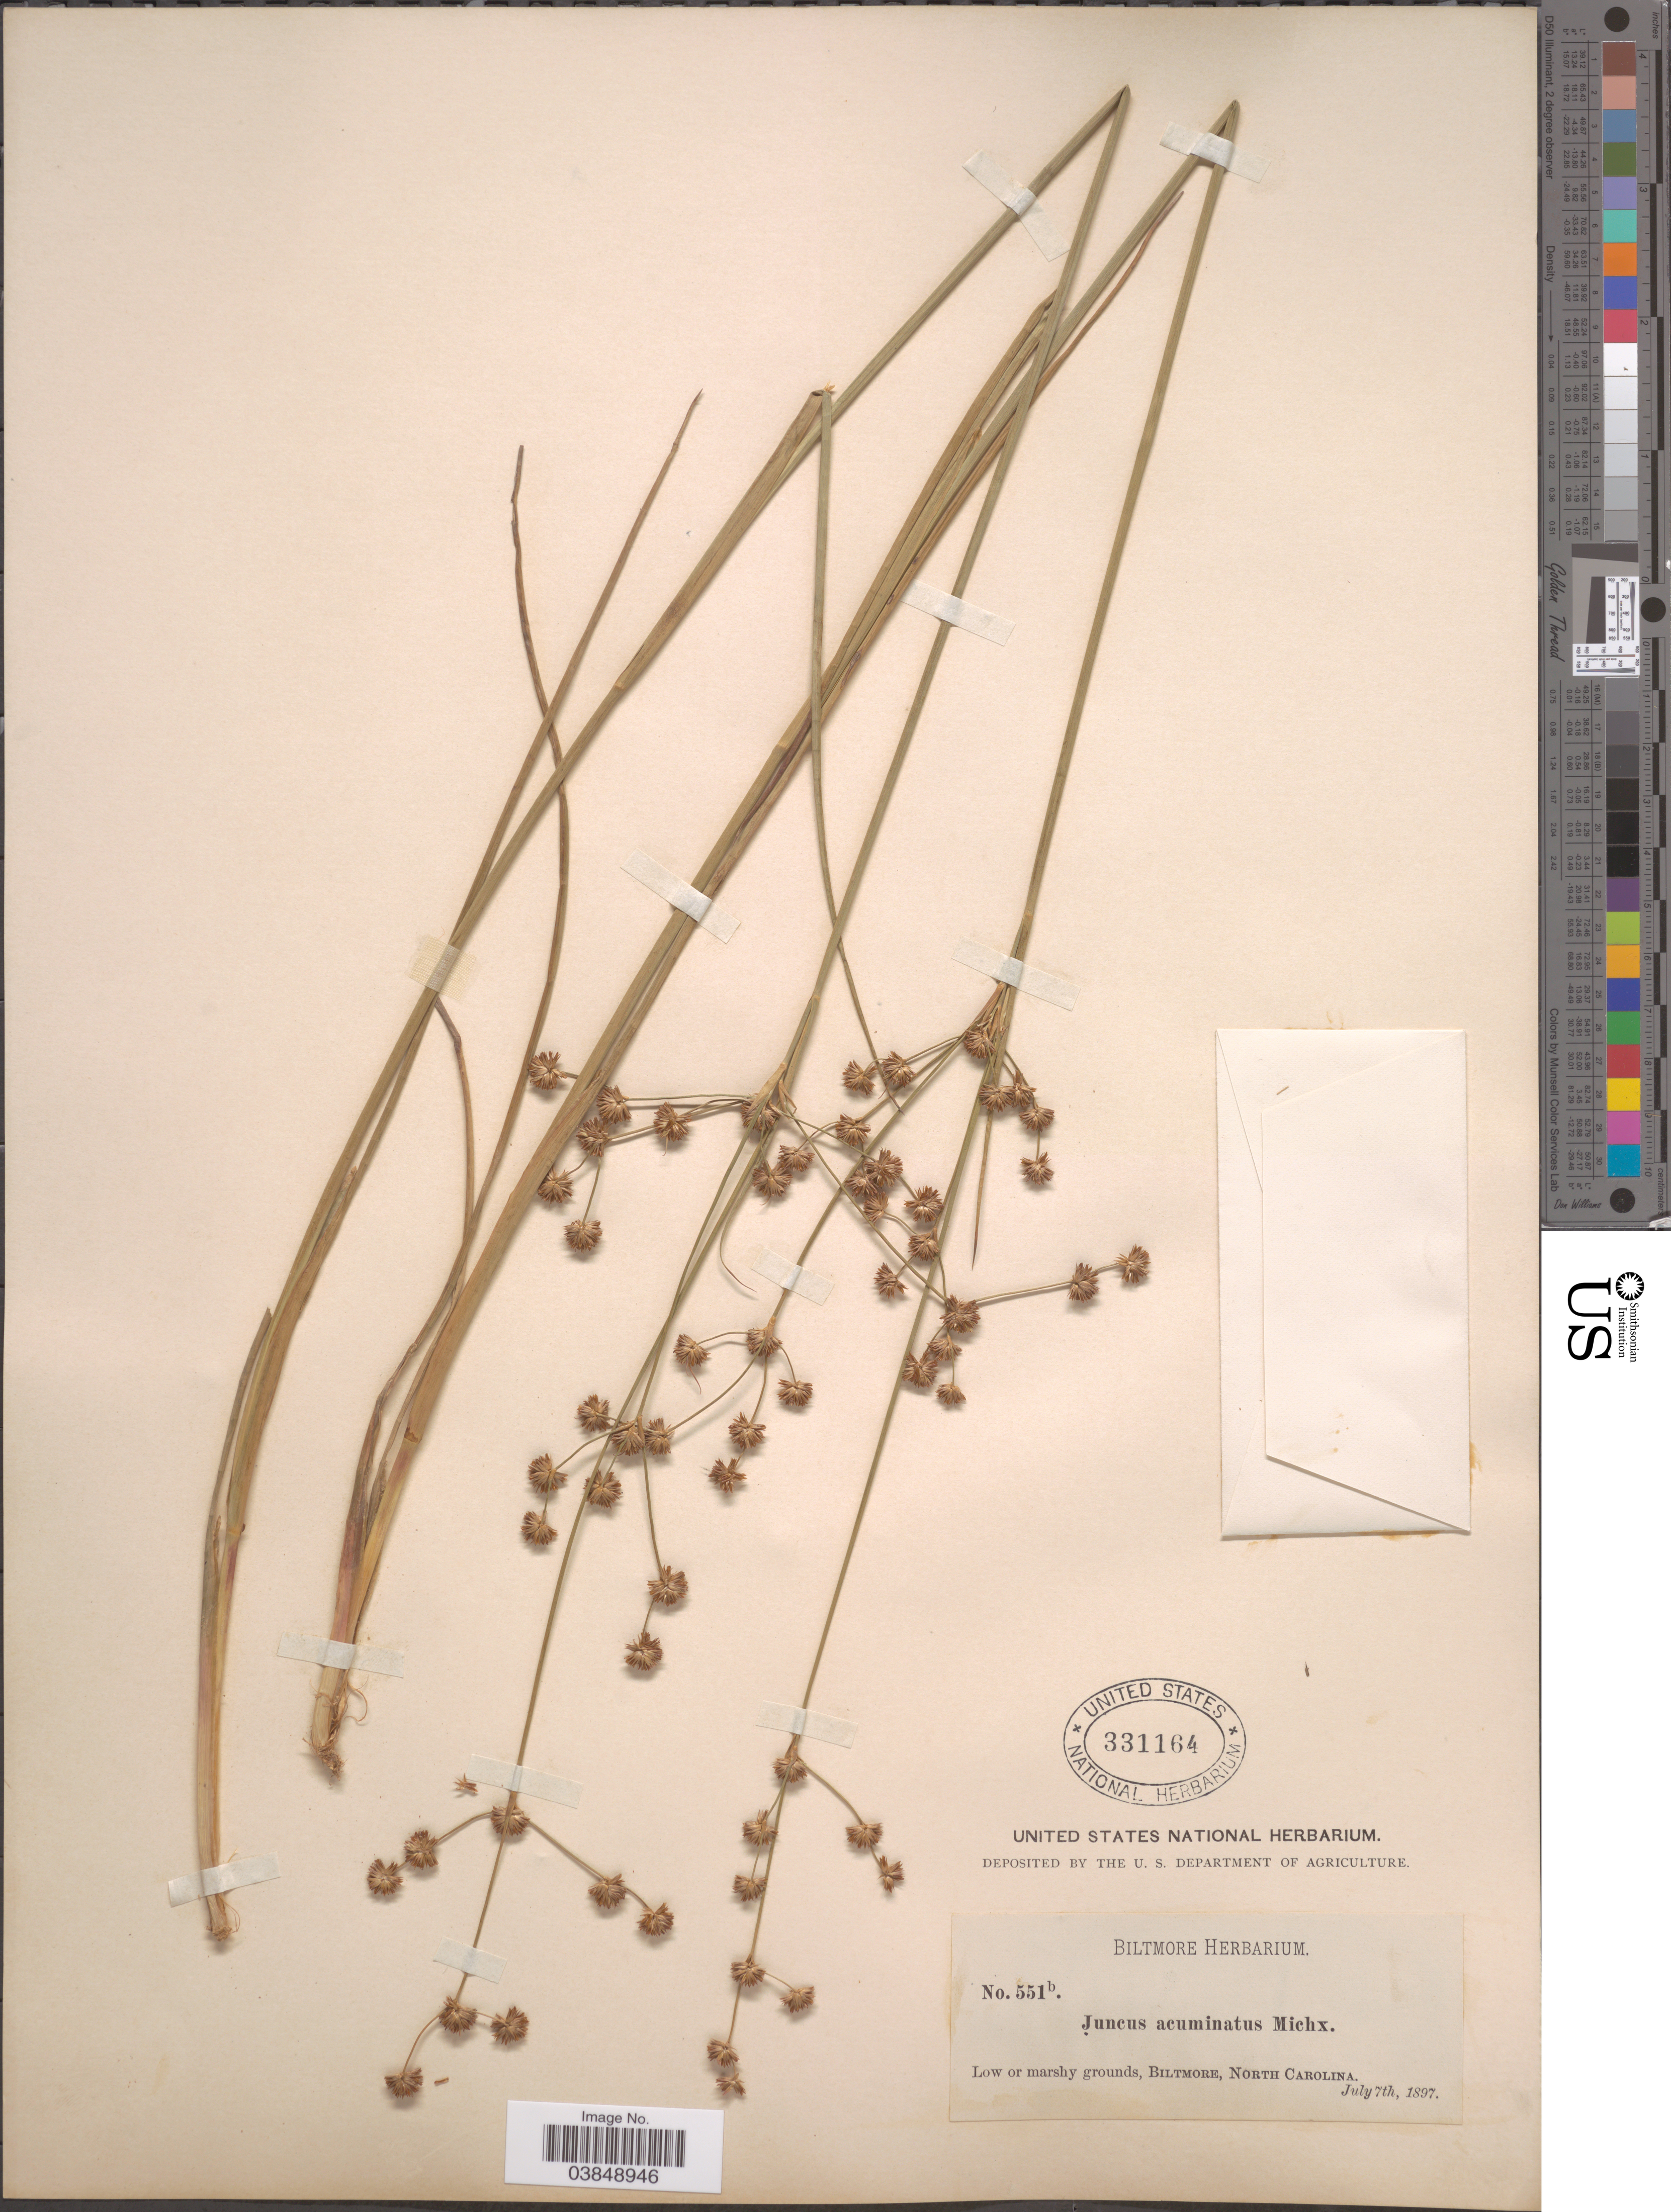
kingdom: Plantae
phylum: Tracheophyta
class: Liliopsida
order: Poales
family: Juncaceae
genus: Juncus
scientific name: Juncus acuminatus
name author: Michx.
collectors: ex herb. Biltmore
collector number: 551b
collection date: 1897-07-07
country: United States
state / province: North Carolina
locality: Biltmore.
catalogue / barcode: US 331164